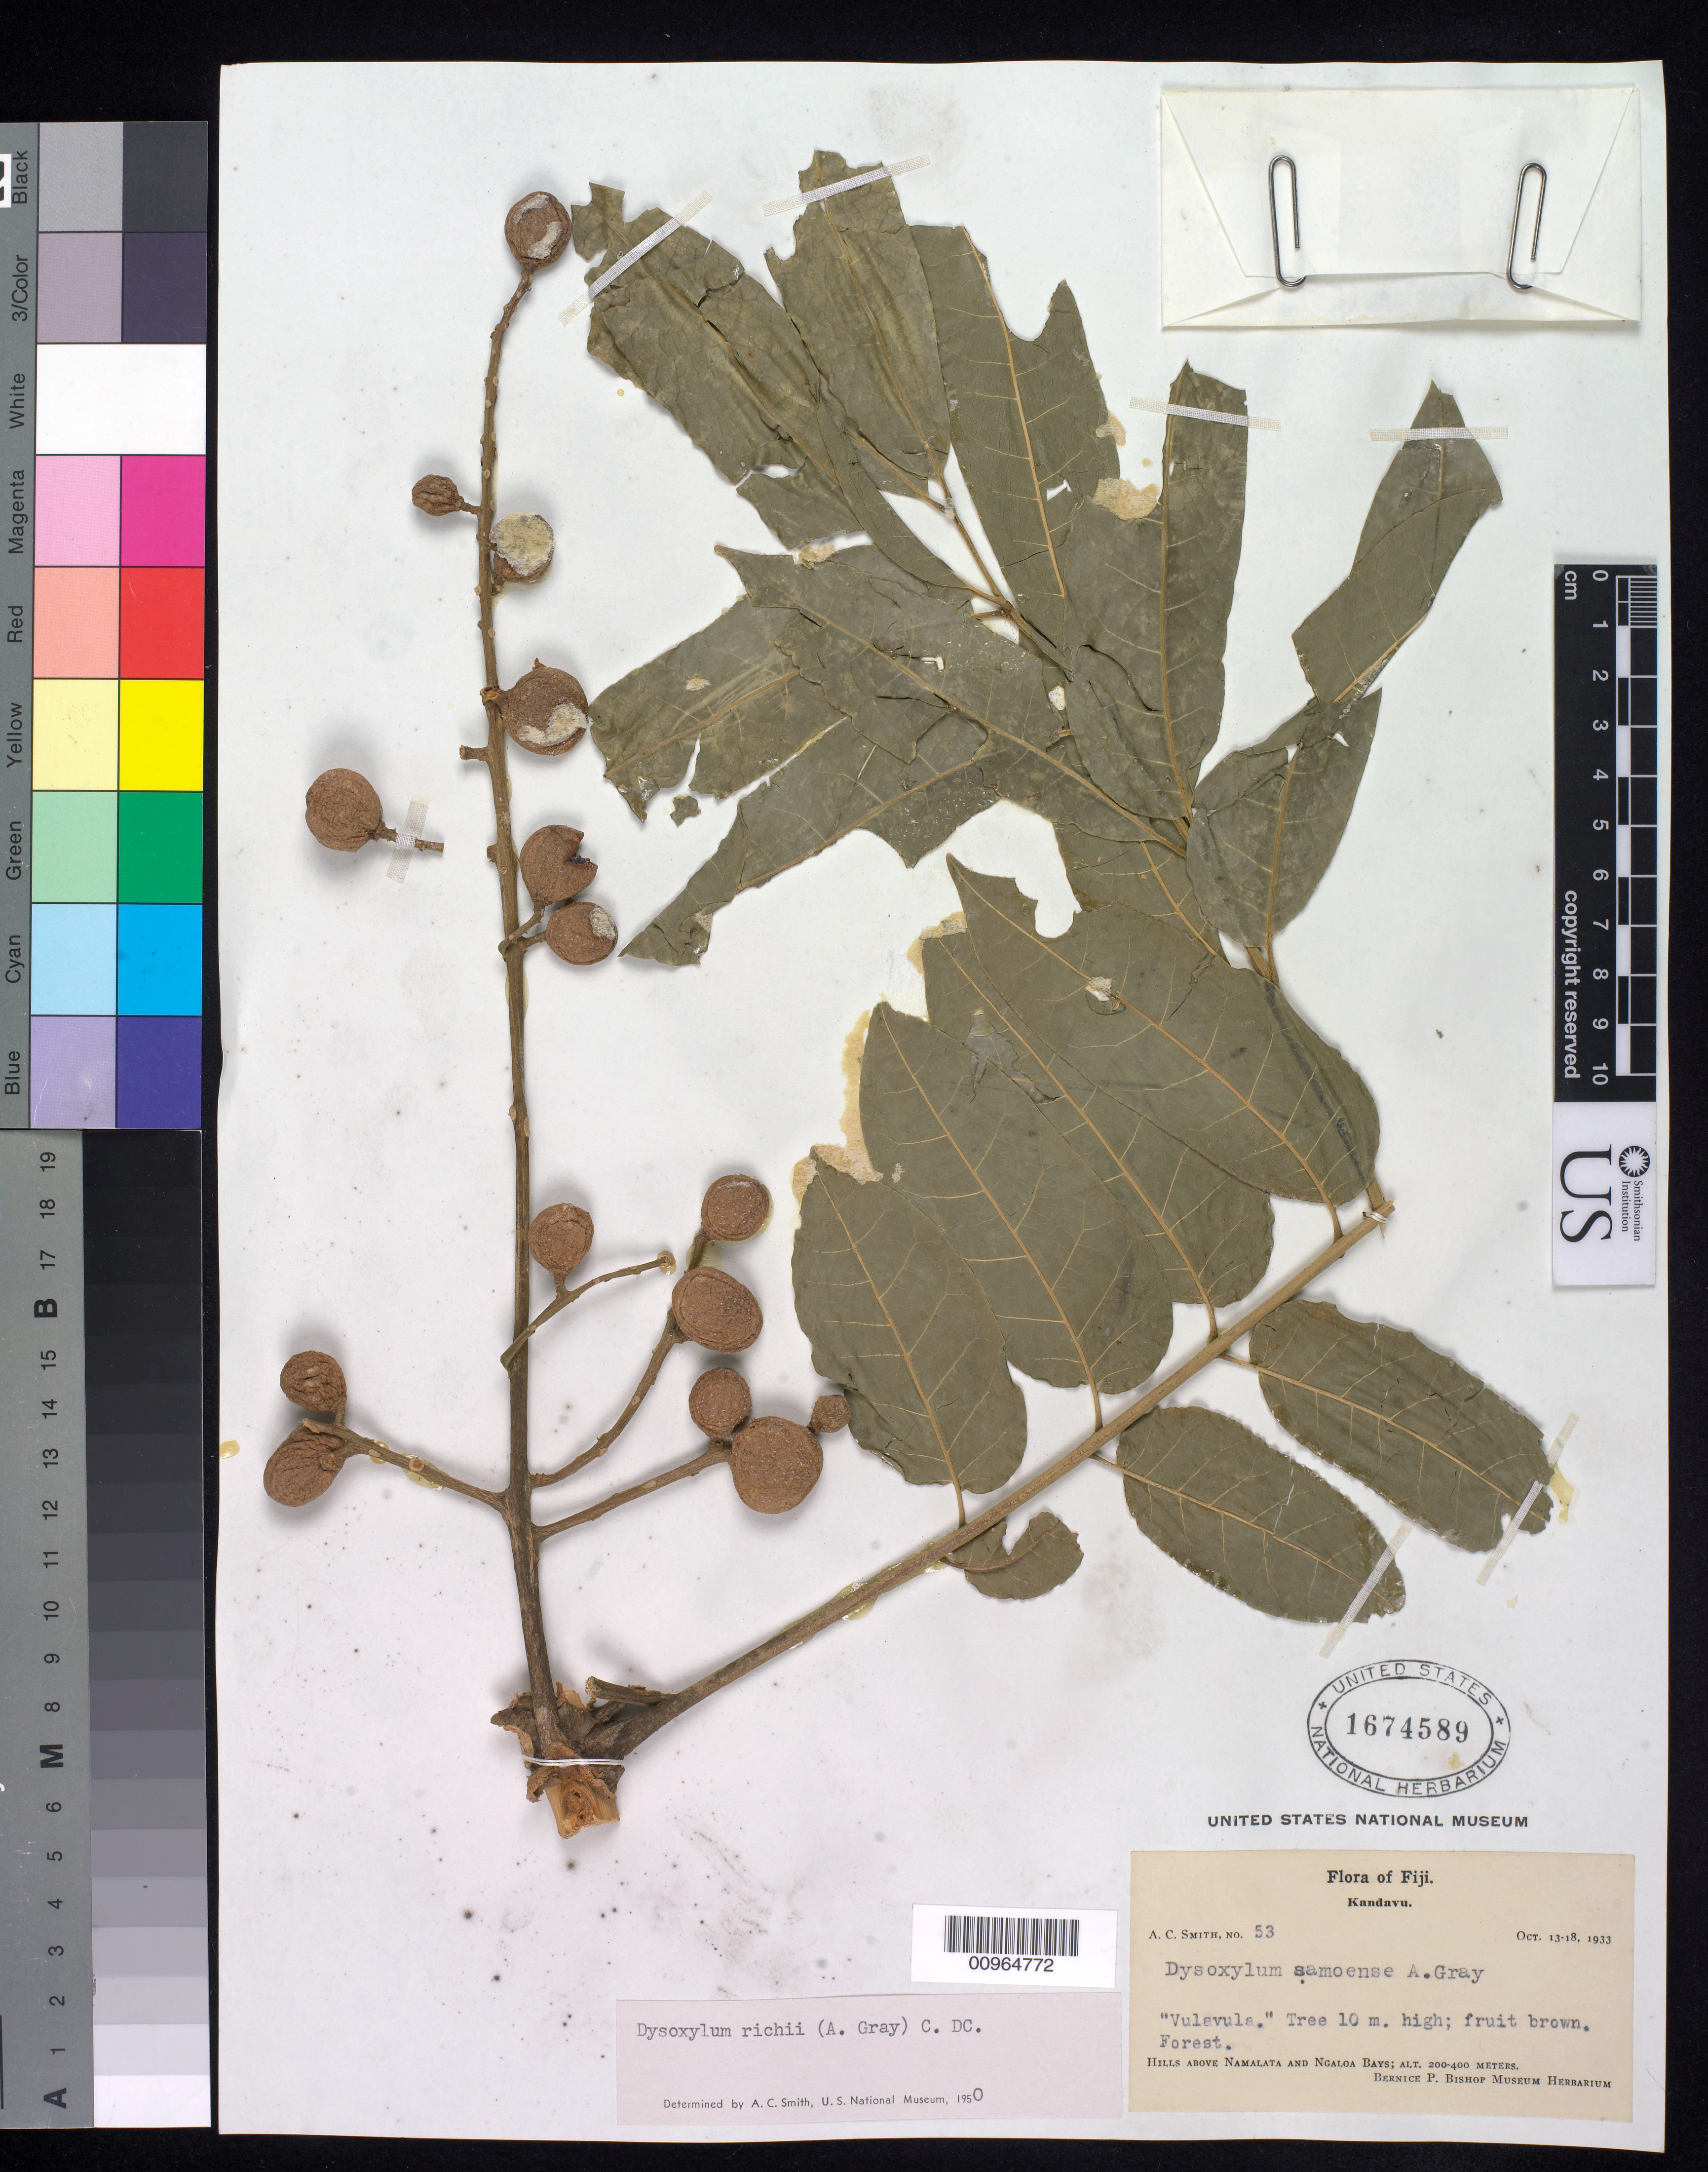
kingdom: Plantae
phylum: Tracheophyta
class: Magnoliopsida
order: Sapindales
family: Meliaceae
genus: Didymocheton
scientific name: Didymocheton alliaceus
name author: (G. Forst.) Mabb.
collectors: C. A. Smith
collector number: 53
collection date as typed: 13 Oct 1933 to 18 Oct 1933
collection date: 1933-10-13/1933-10-18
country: Fiji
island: Kadavu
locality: Kandavu. Forest. Hills above Namalata and Ngaloa Bays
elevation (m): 200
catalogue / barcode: US 1674589